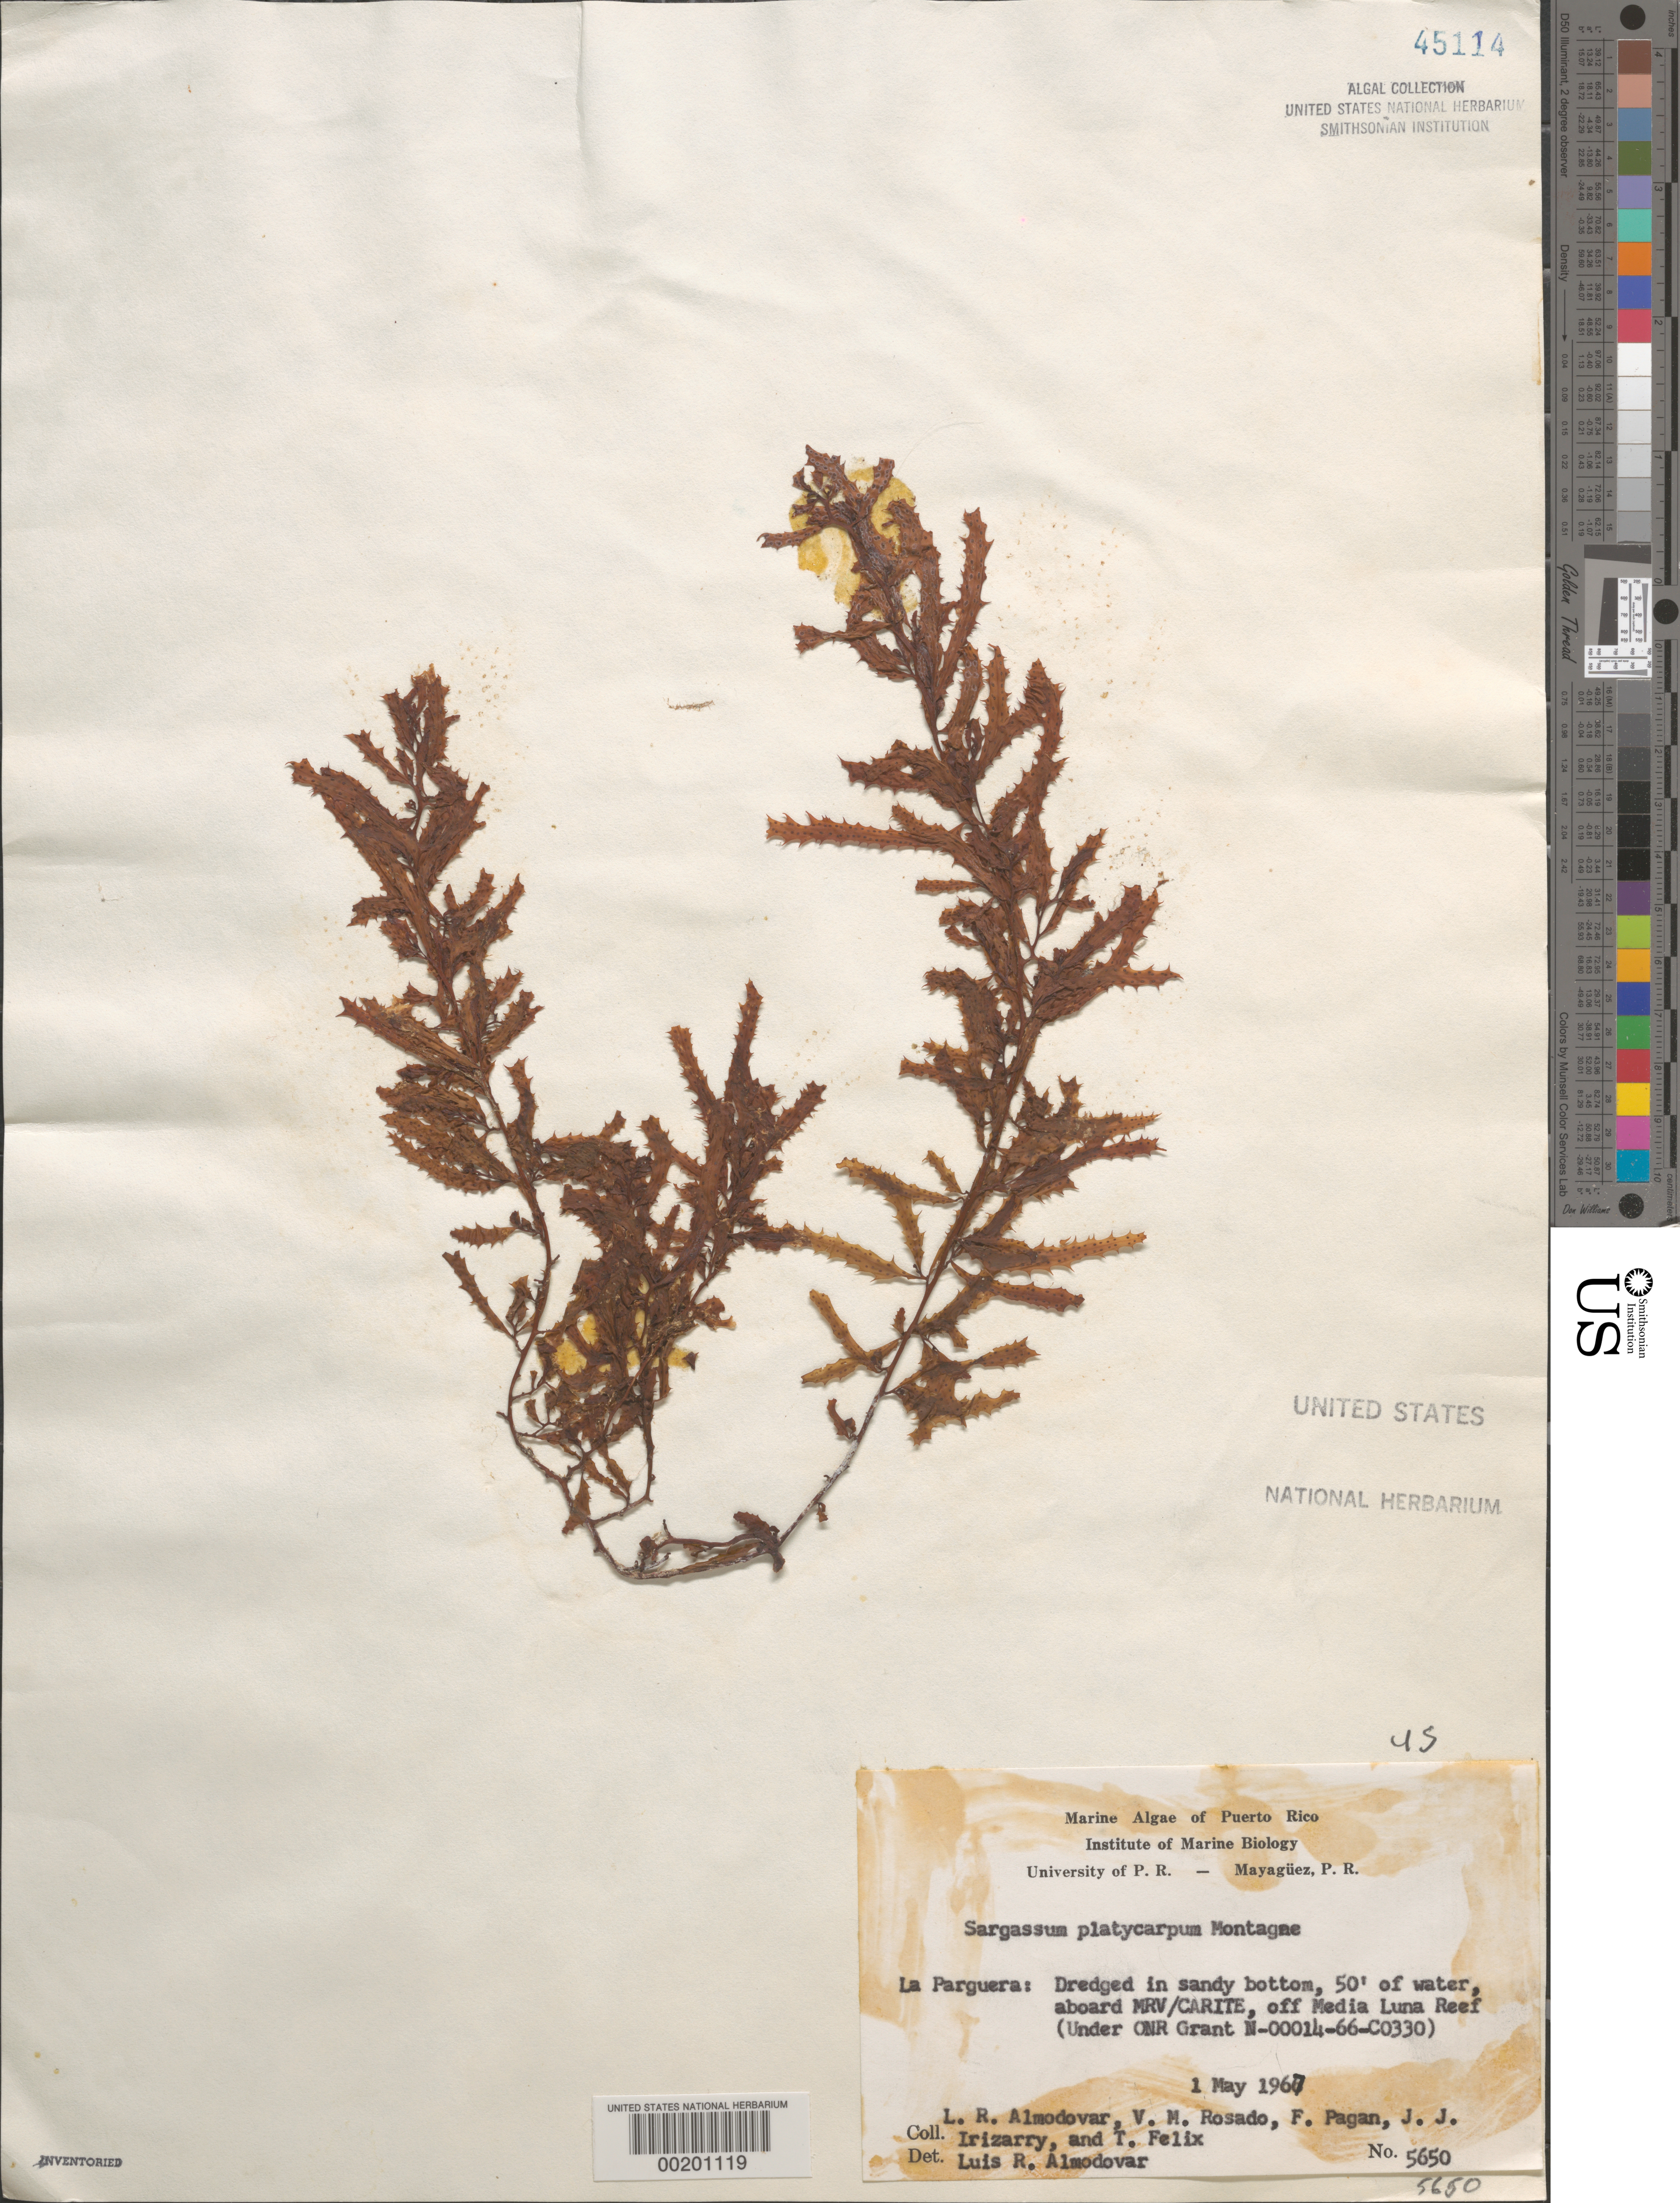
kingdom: Chromista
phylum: Ochrophyta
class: Phaeophyceae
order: Fucales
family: Sargassaceae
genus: Sargassum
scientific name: Sargassum platycarpum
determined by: Almodovar, L. R.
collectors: L. Almodovar, V. Rosado, F. Pagan, J. Irizarry & T. Felix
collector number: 5650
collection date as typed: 01 May 1967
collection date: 1967-05-01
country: Puerto Rico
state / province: Lajas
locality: La Parguera, off Media Luna Reef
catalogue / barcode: US 45114